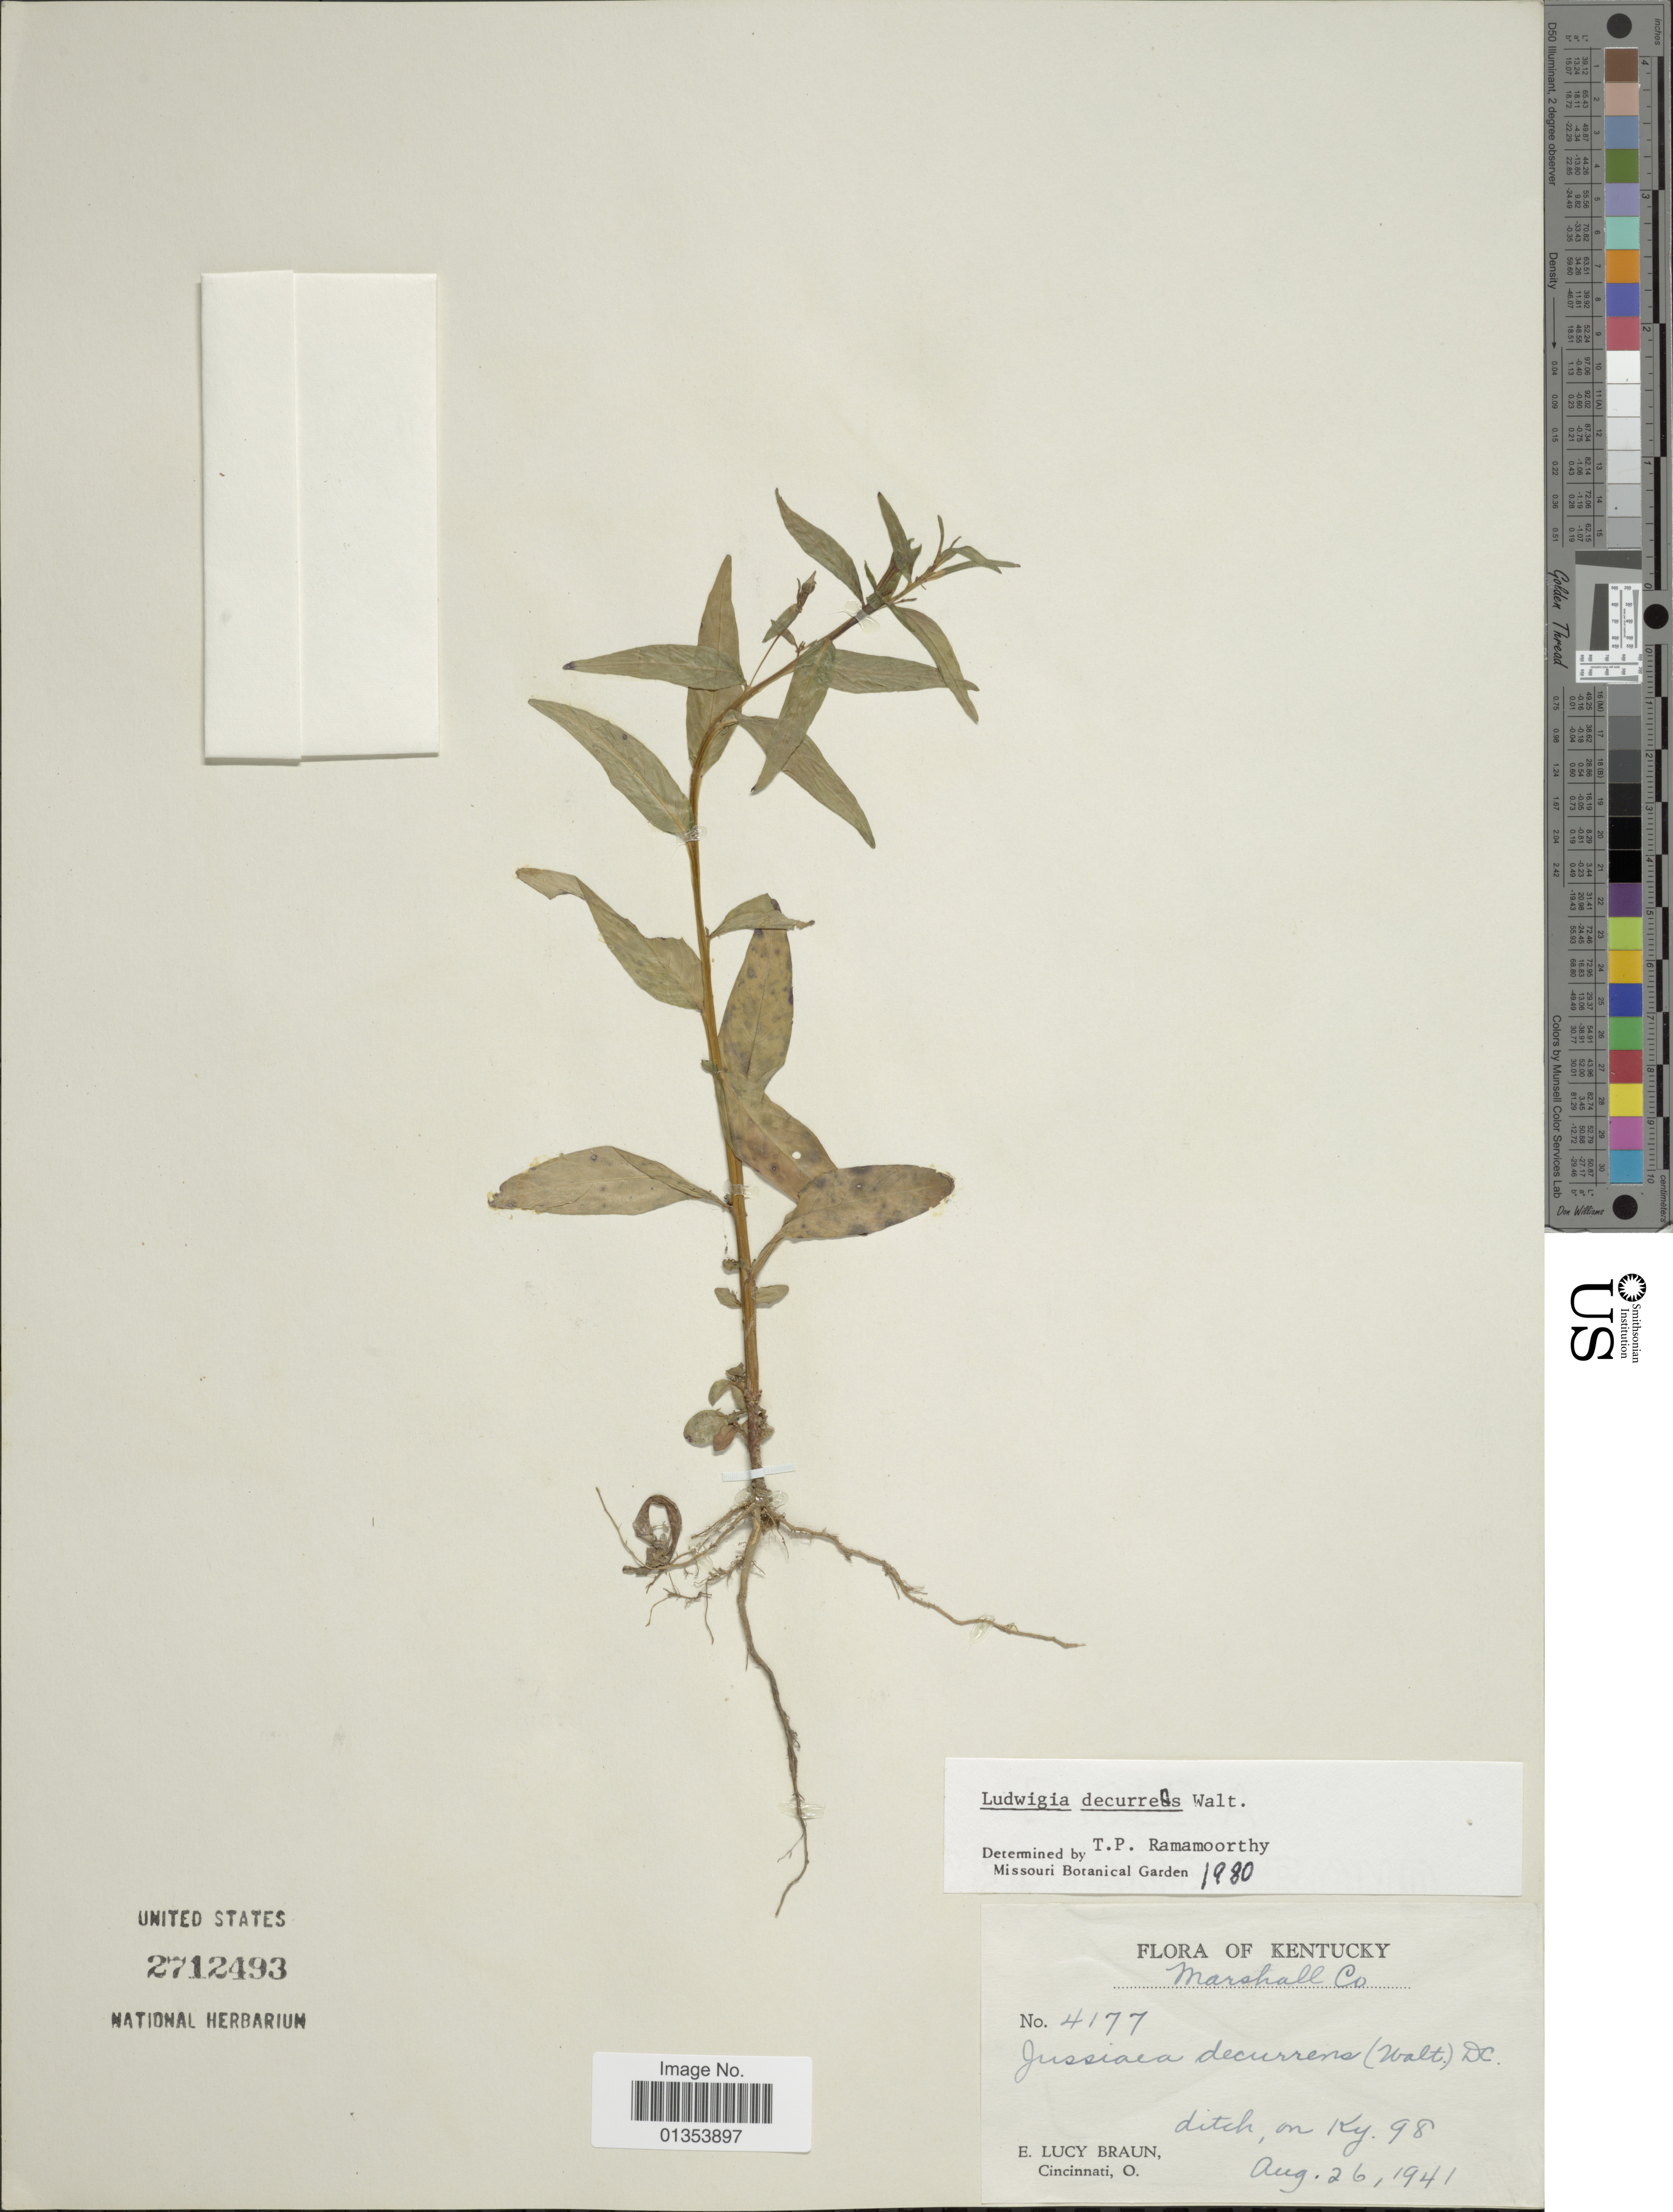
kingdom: Plantae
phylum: Tracheophyta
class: Magnoliopsida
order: Myrtales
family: Onagraceae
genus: Ludwigia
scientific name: Ludwigia decurrens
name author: Walter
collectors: E. L. Braun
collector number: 4177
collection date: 1941-08-26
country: United States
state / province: Kentucky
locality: Marshall Co.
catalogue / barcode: US 2712493